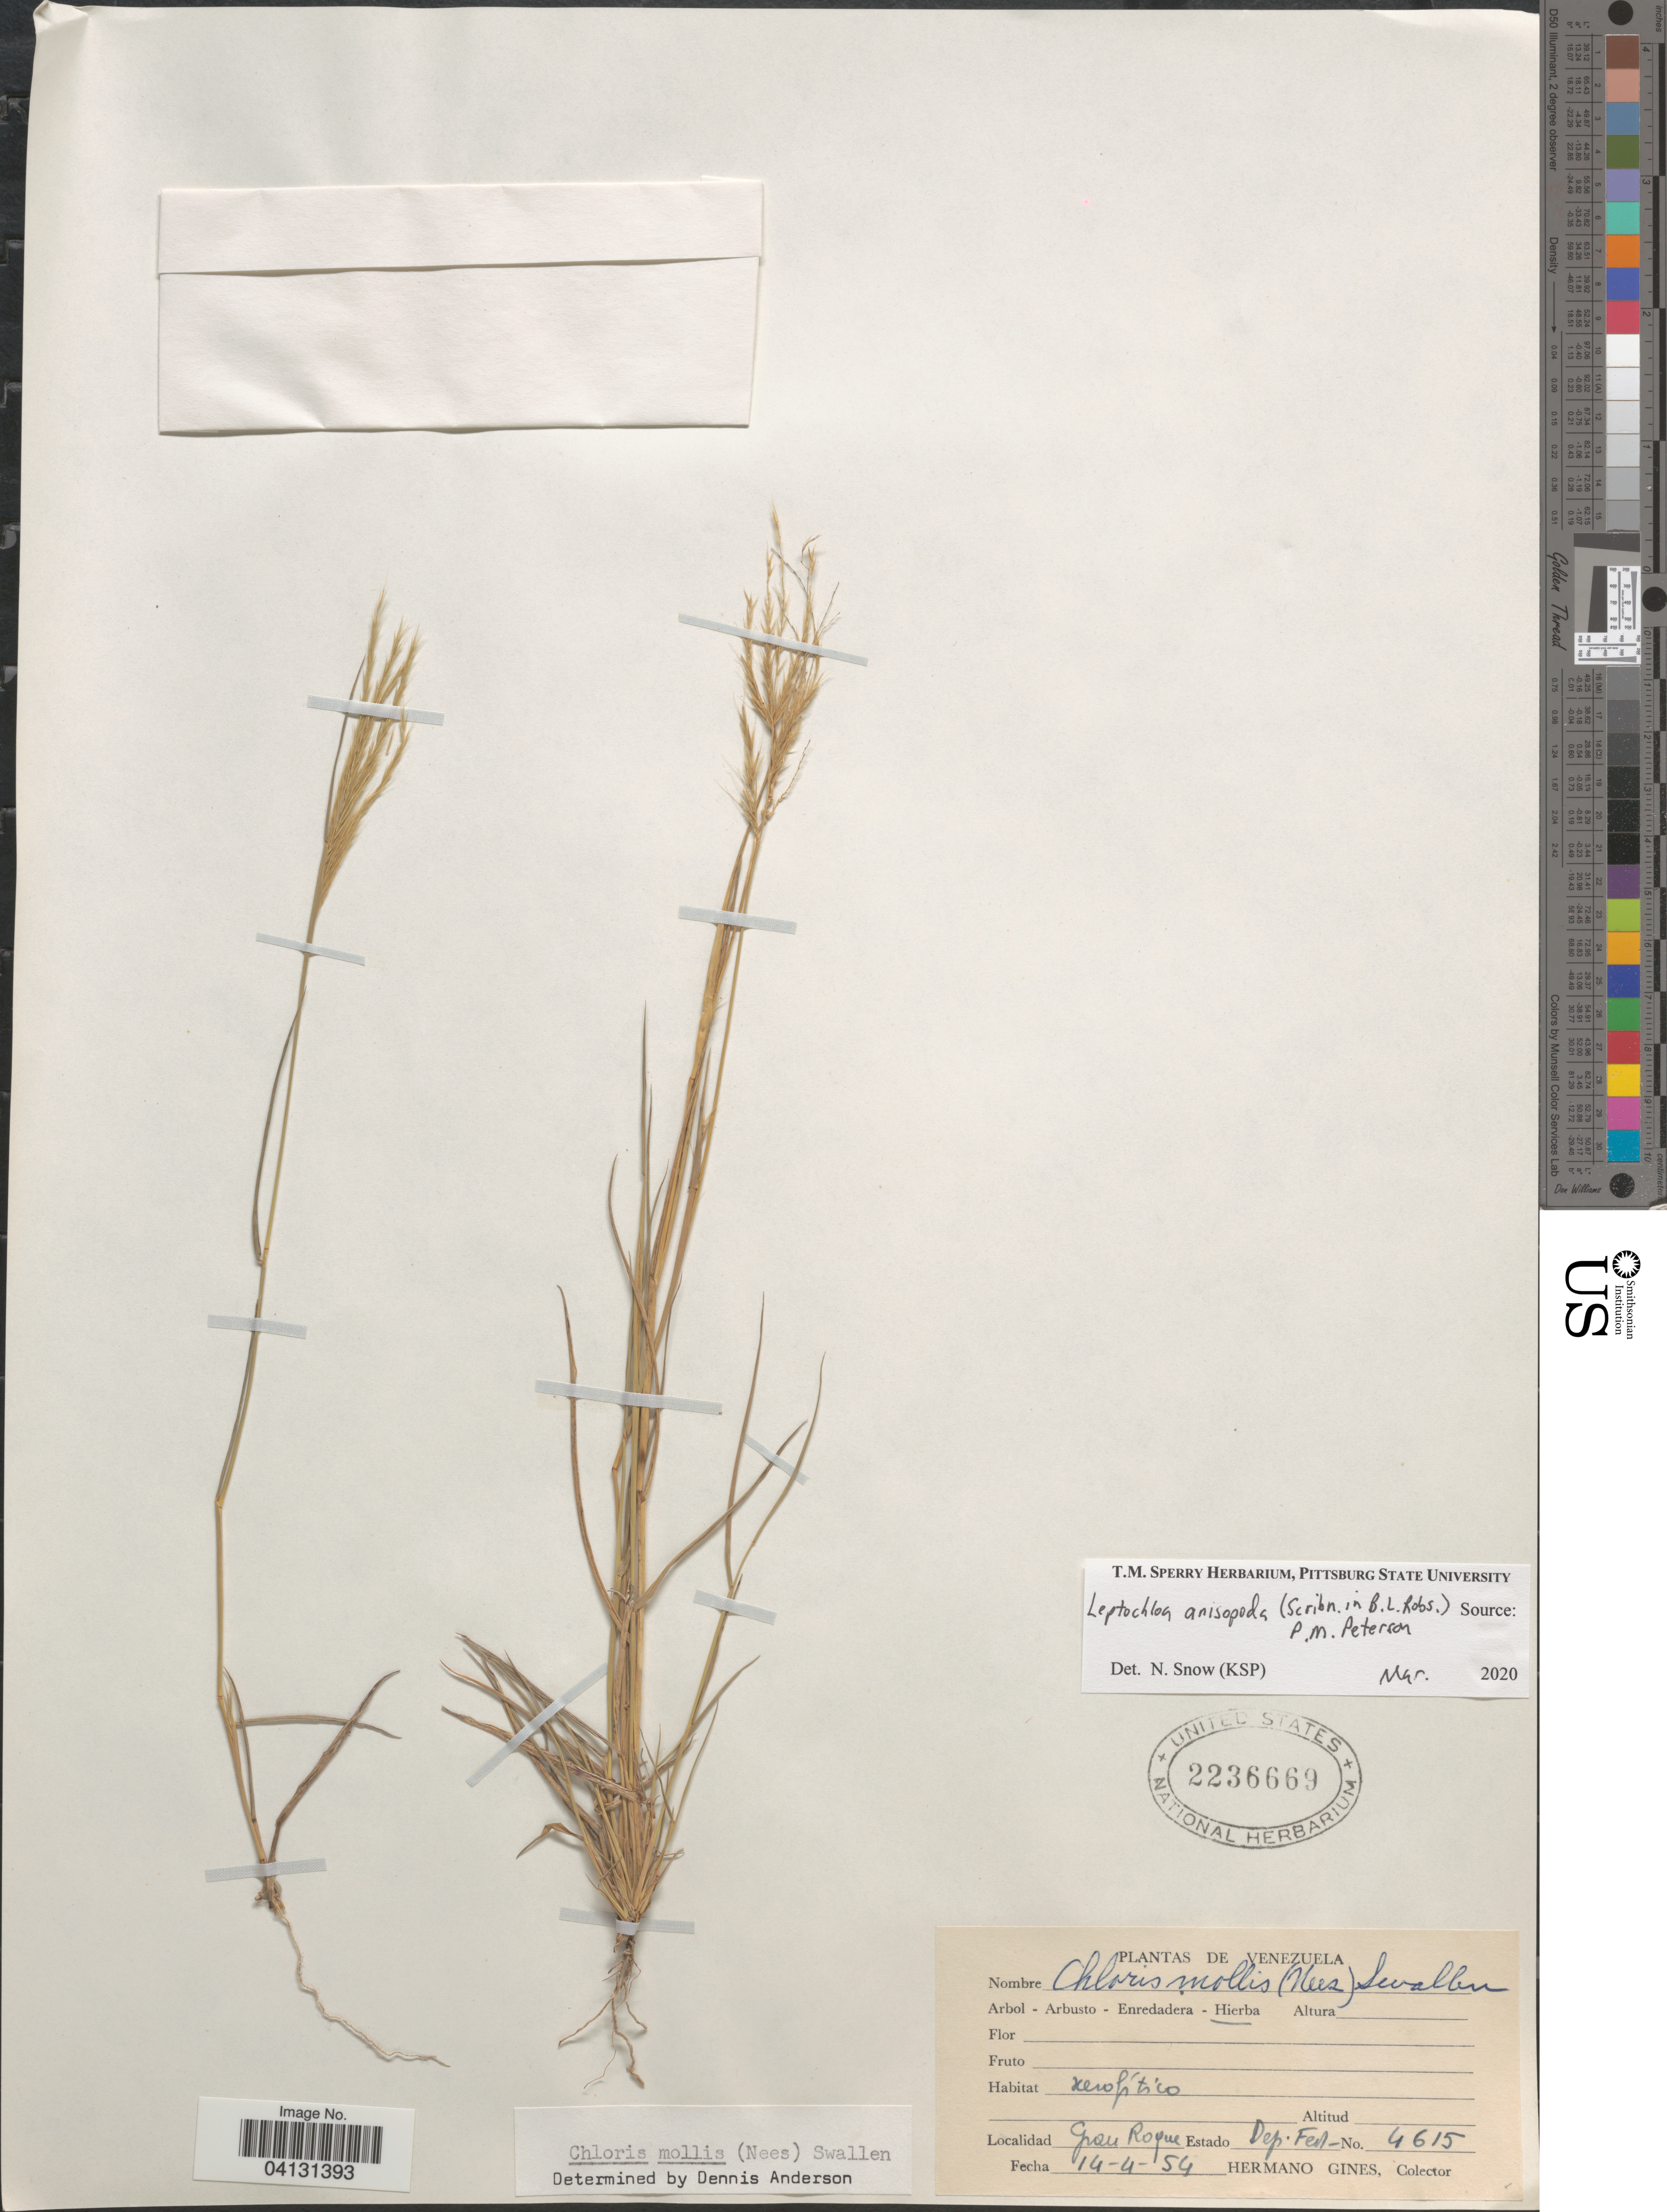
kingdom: Plantae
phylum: Tracheophyta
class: Liliopsida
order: Poales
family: Poaceae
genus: Leptochloa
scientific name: Leptochloa anisopoda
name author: (B.L. Rob. ex Scribn.) P.M. Peterson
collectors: Bro. Gines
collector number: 4615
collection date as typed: Transcribed d/m/y: 14/4/54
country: Venezuela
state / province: Dependencias Federales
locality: Gran Roque. Estado Dep. Fed.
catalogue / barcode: US 2236669